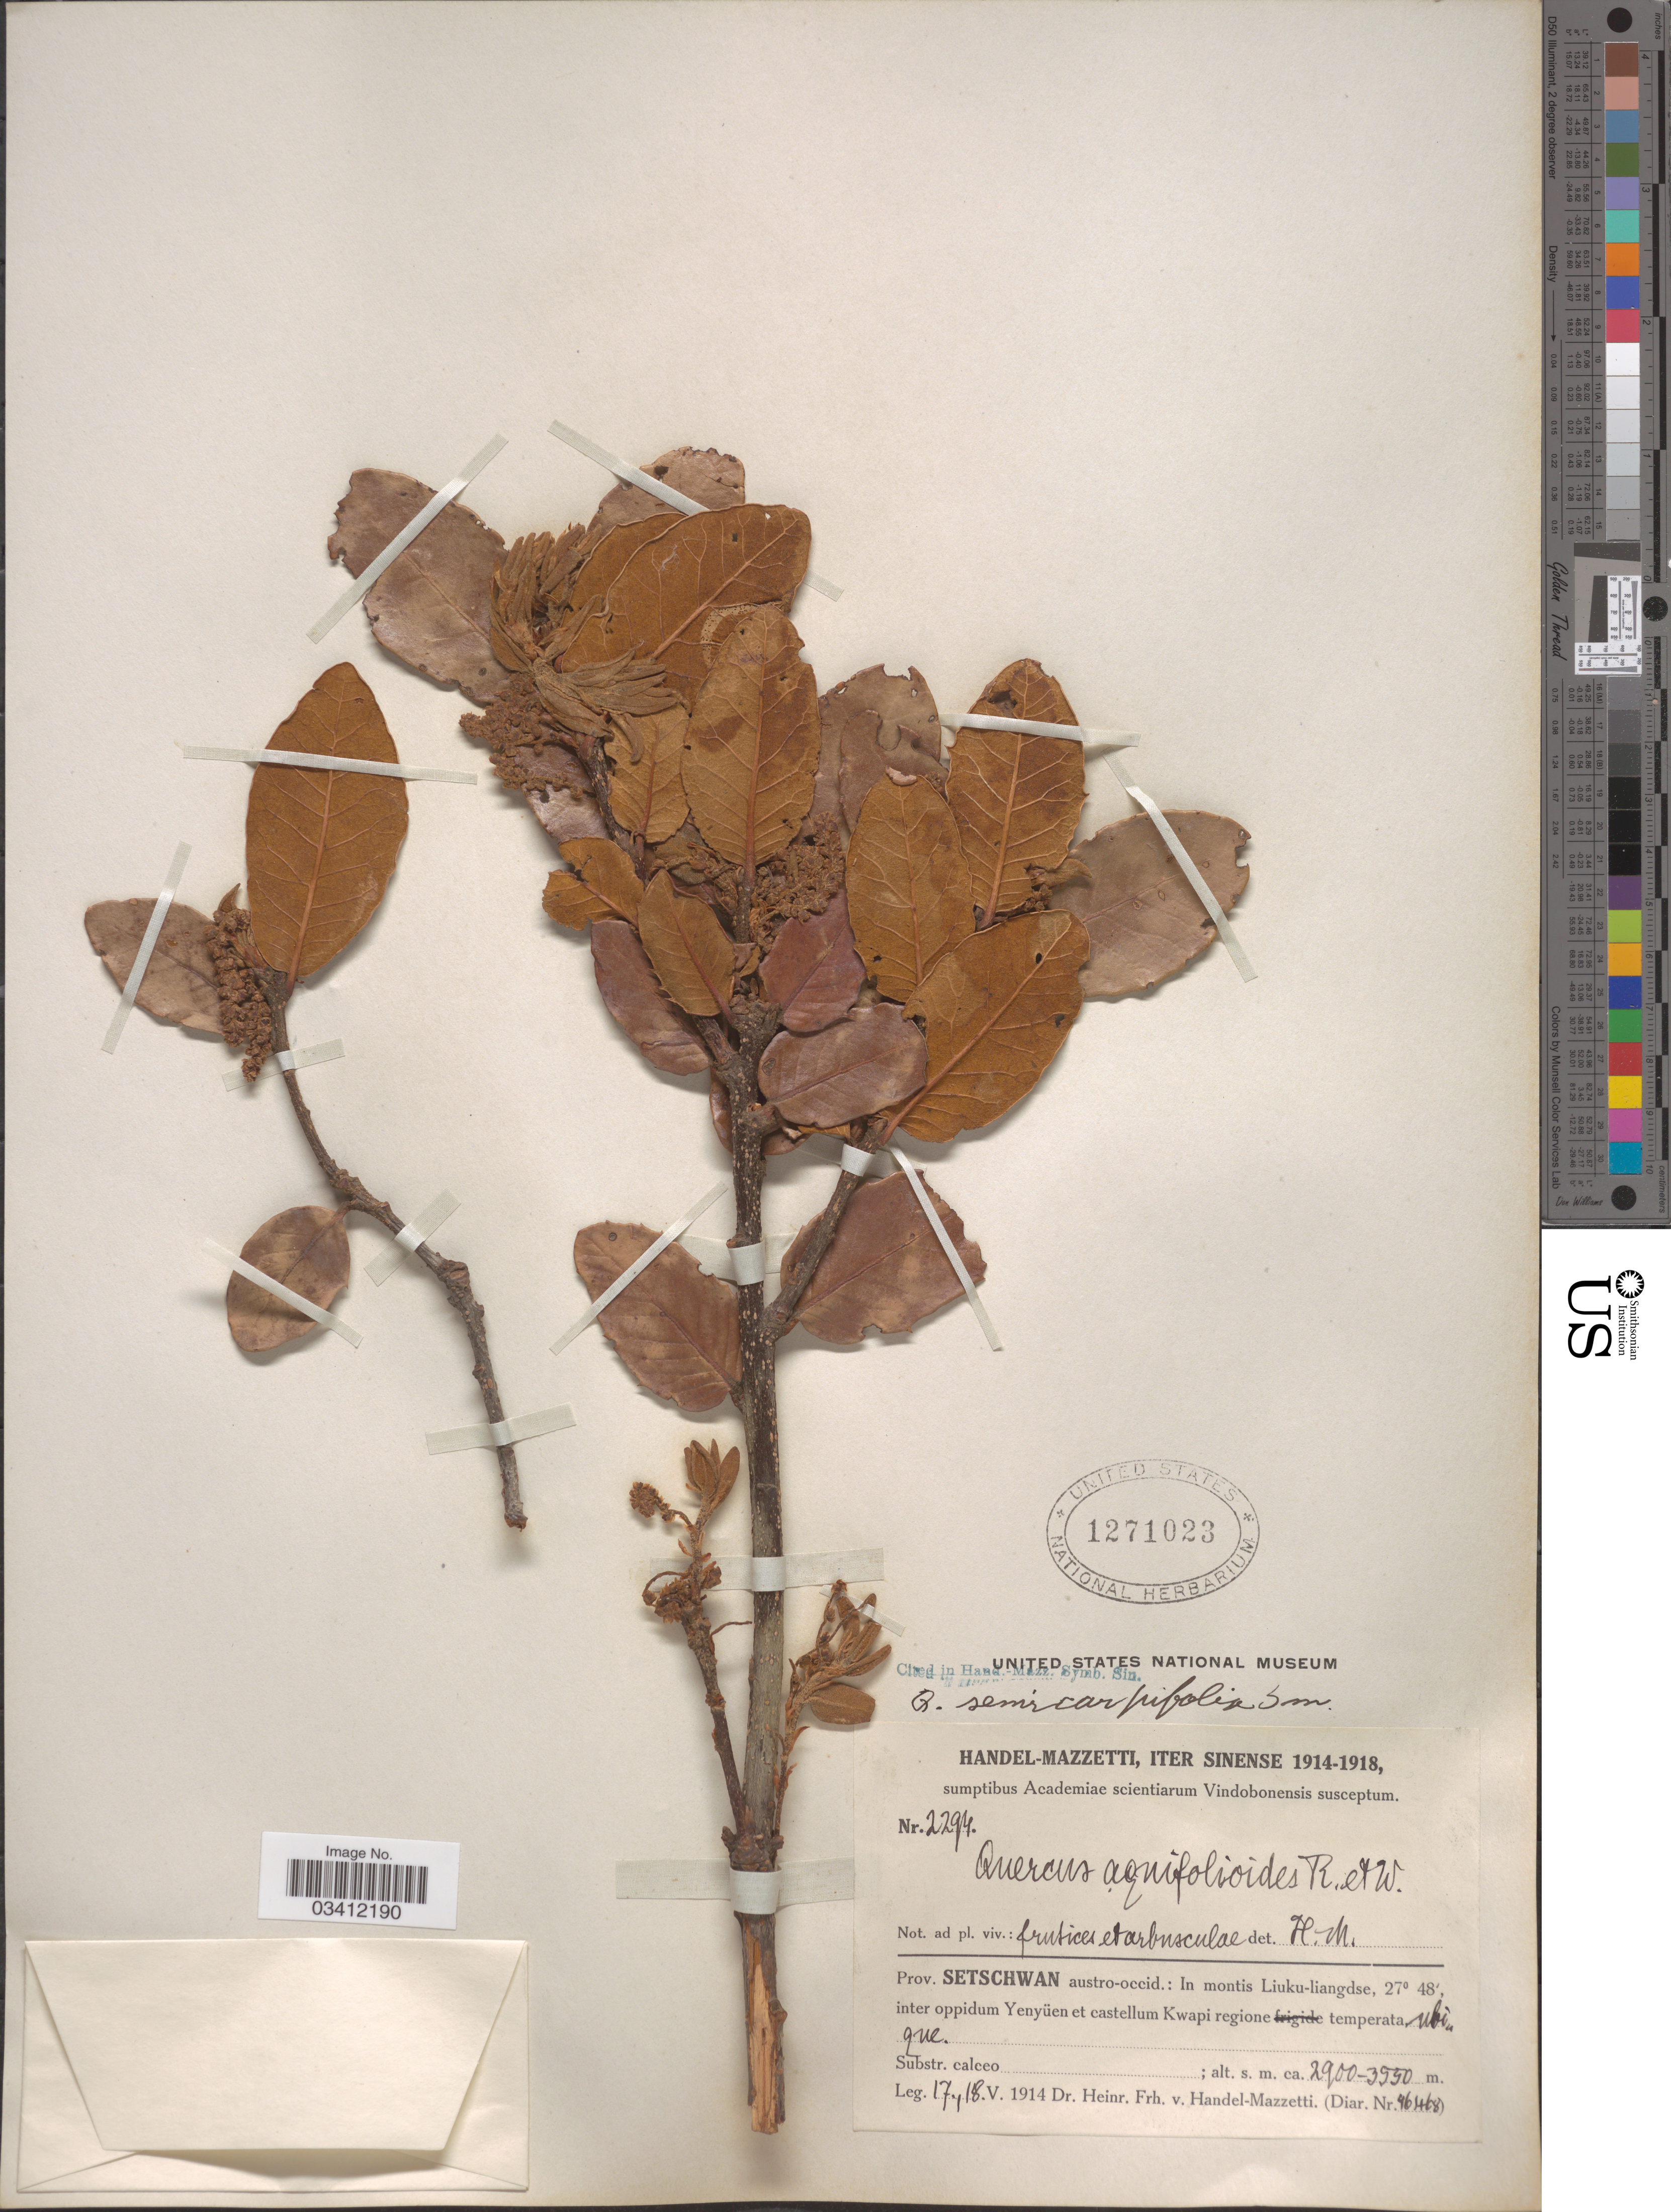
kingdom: Plantae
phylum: Tracheophyta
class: Magnoliopsida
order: Fagales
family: Fagaceae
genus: Quercus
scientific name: Quercus semecarpifolia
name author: Sm.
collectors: H. Handel-Mazzetti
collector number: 2294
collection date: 1914-05-17/1914-05-18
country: China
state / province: Sichuan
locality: Prov. Setschwan austro-occid.: In montis Liuku-liangdse, 27°48', inter oppidum Yenyüen et castellum Kwapi regione temperata ubique [interpreted].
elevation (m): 2900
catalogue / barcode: US 1271023